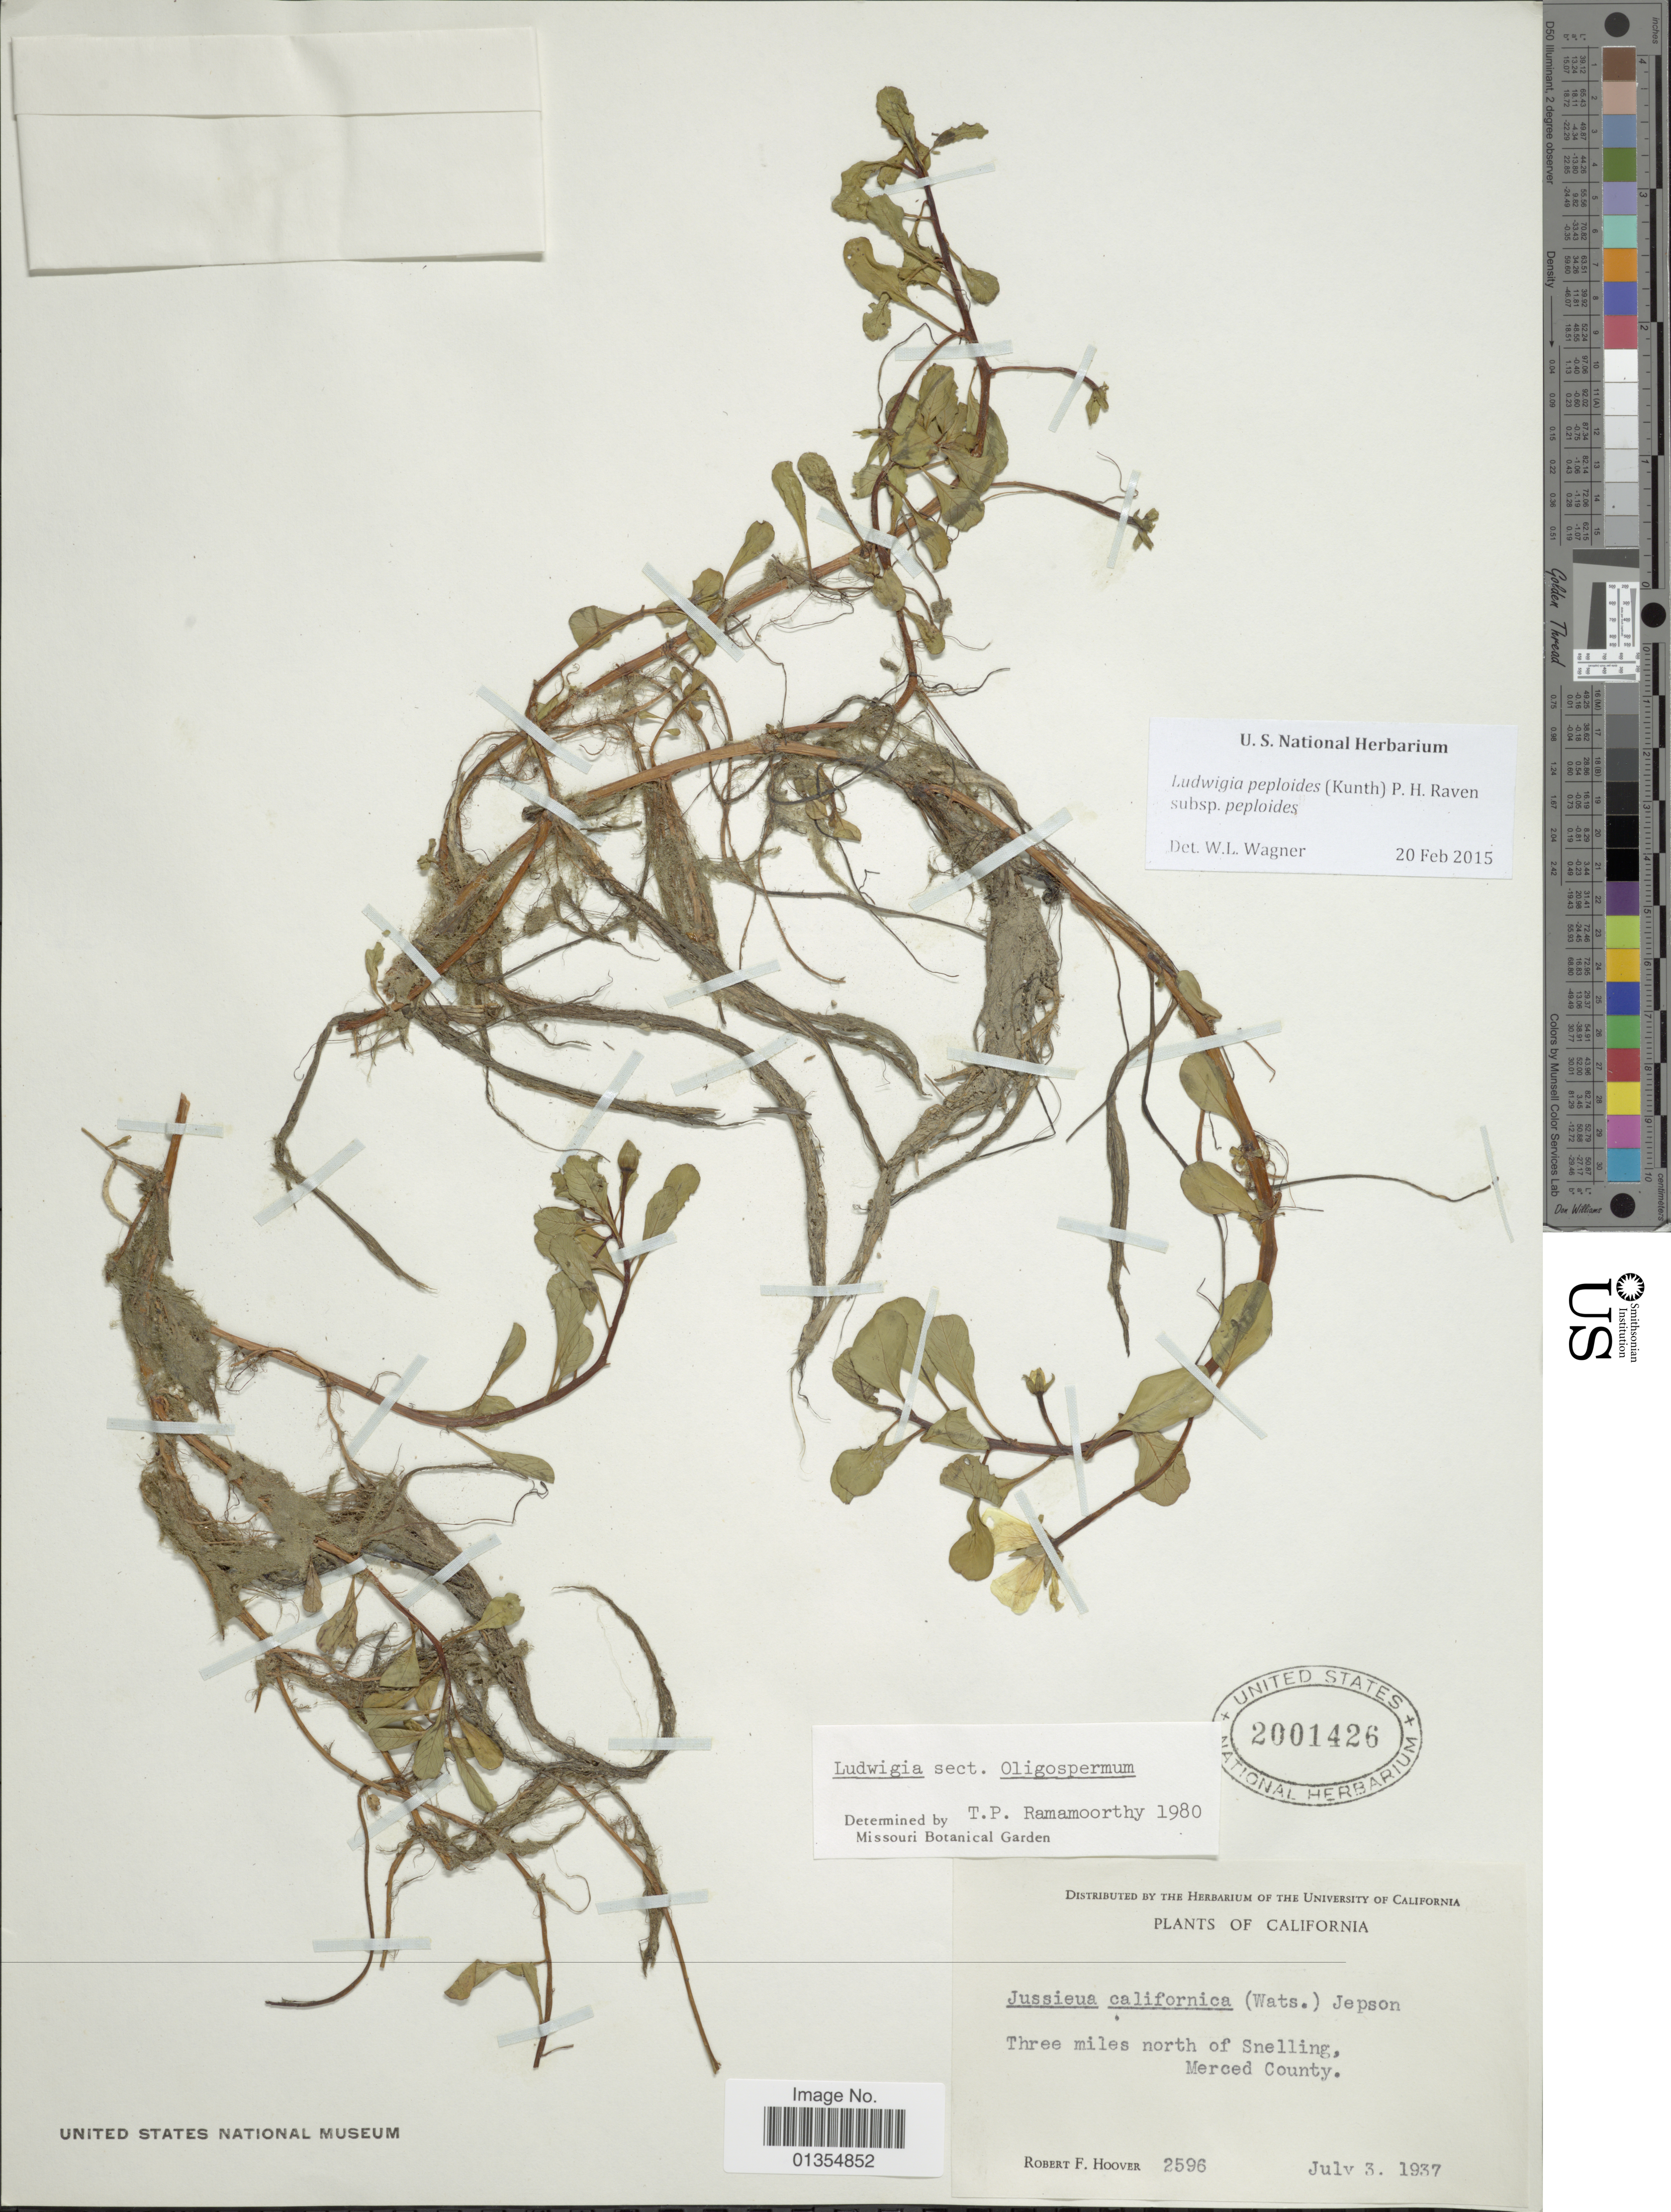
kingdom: Plantae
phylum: Tracheophyta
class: Magnoliopsida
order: Myrtales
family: Onagraceae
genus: Ludwigia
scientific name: Ludwigia peploides subsp. peploides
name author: (Kunth) P.H. Raven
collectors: R. F. Hoover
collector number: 2596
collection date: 1937-07-03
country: United States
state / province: California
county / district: Merced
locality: Three miles north of Snelling, Merced County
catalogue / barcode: US 2001426